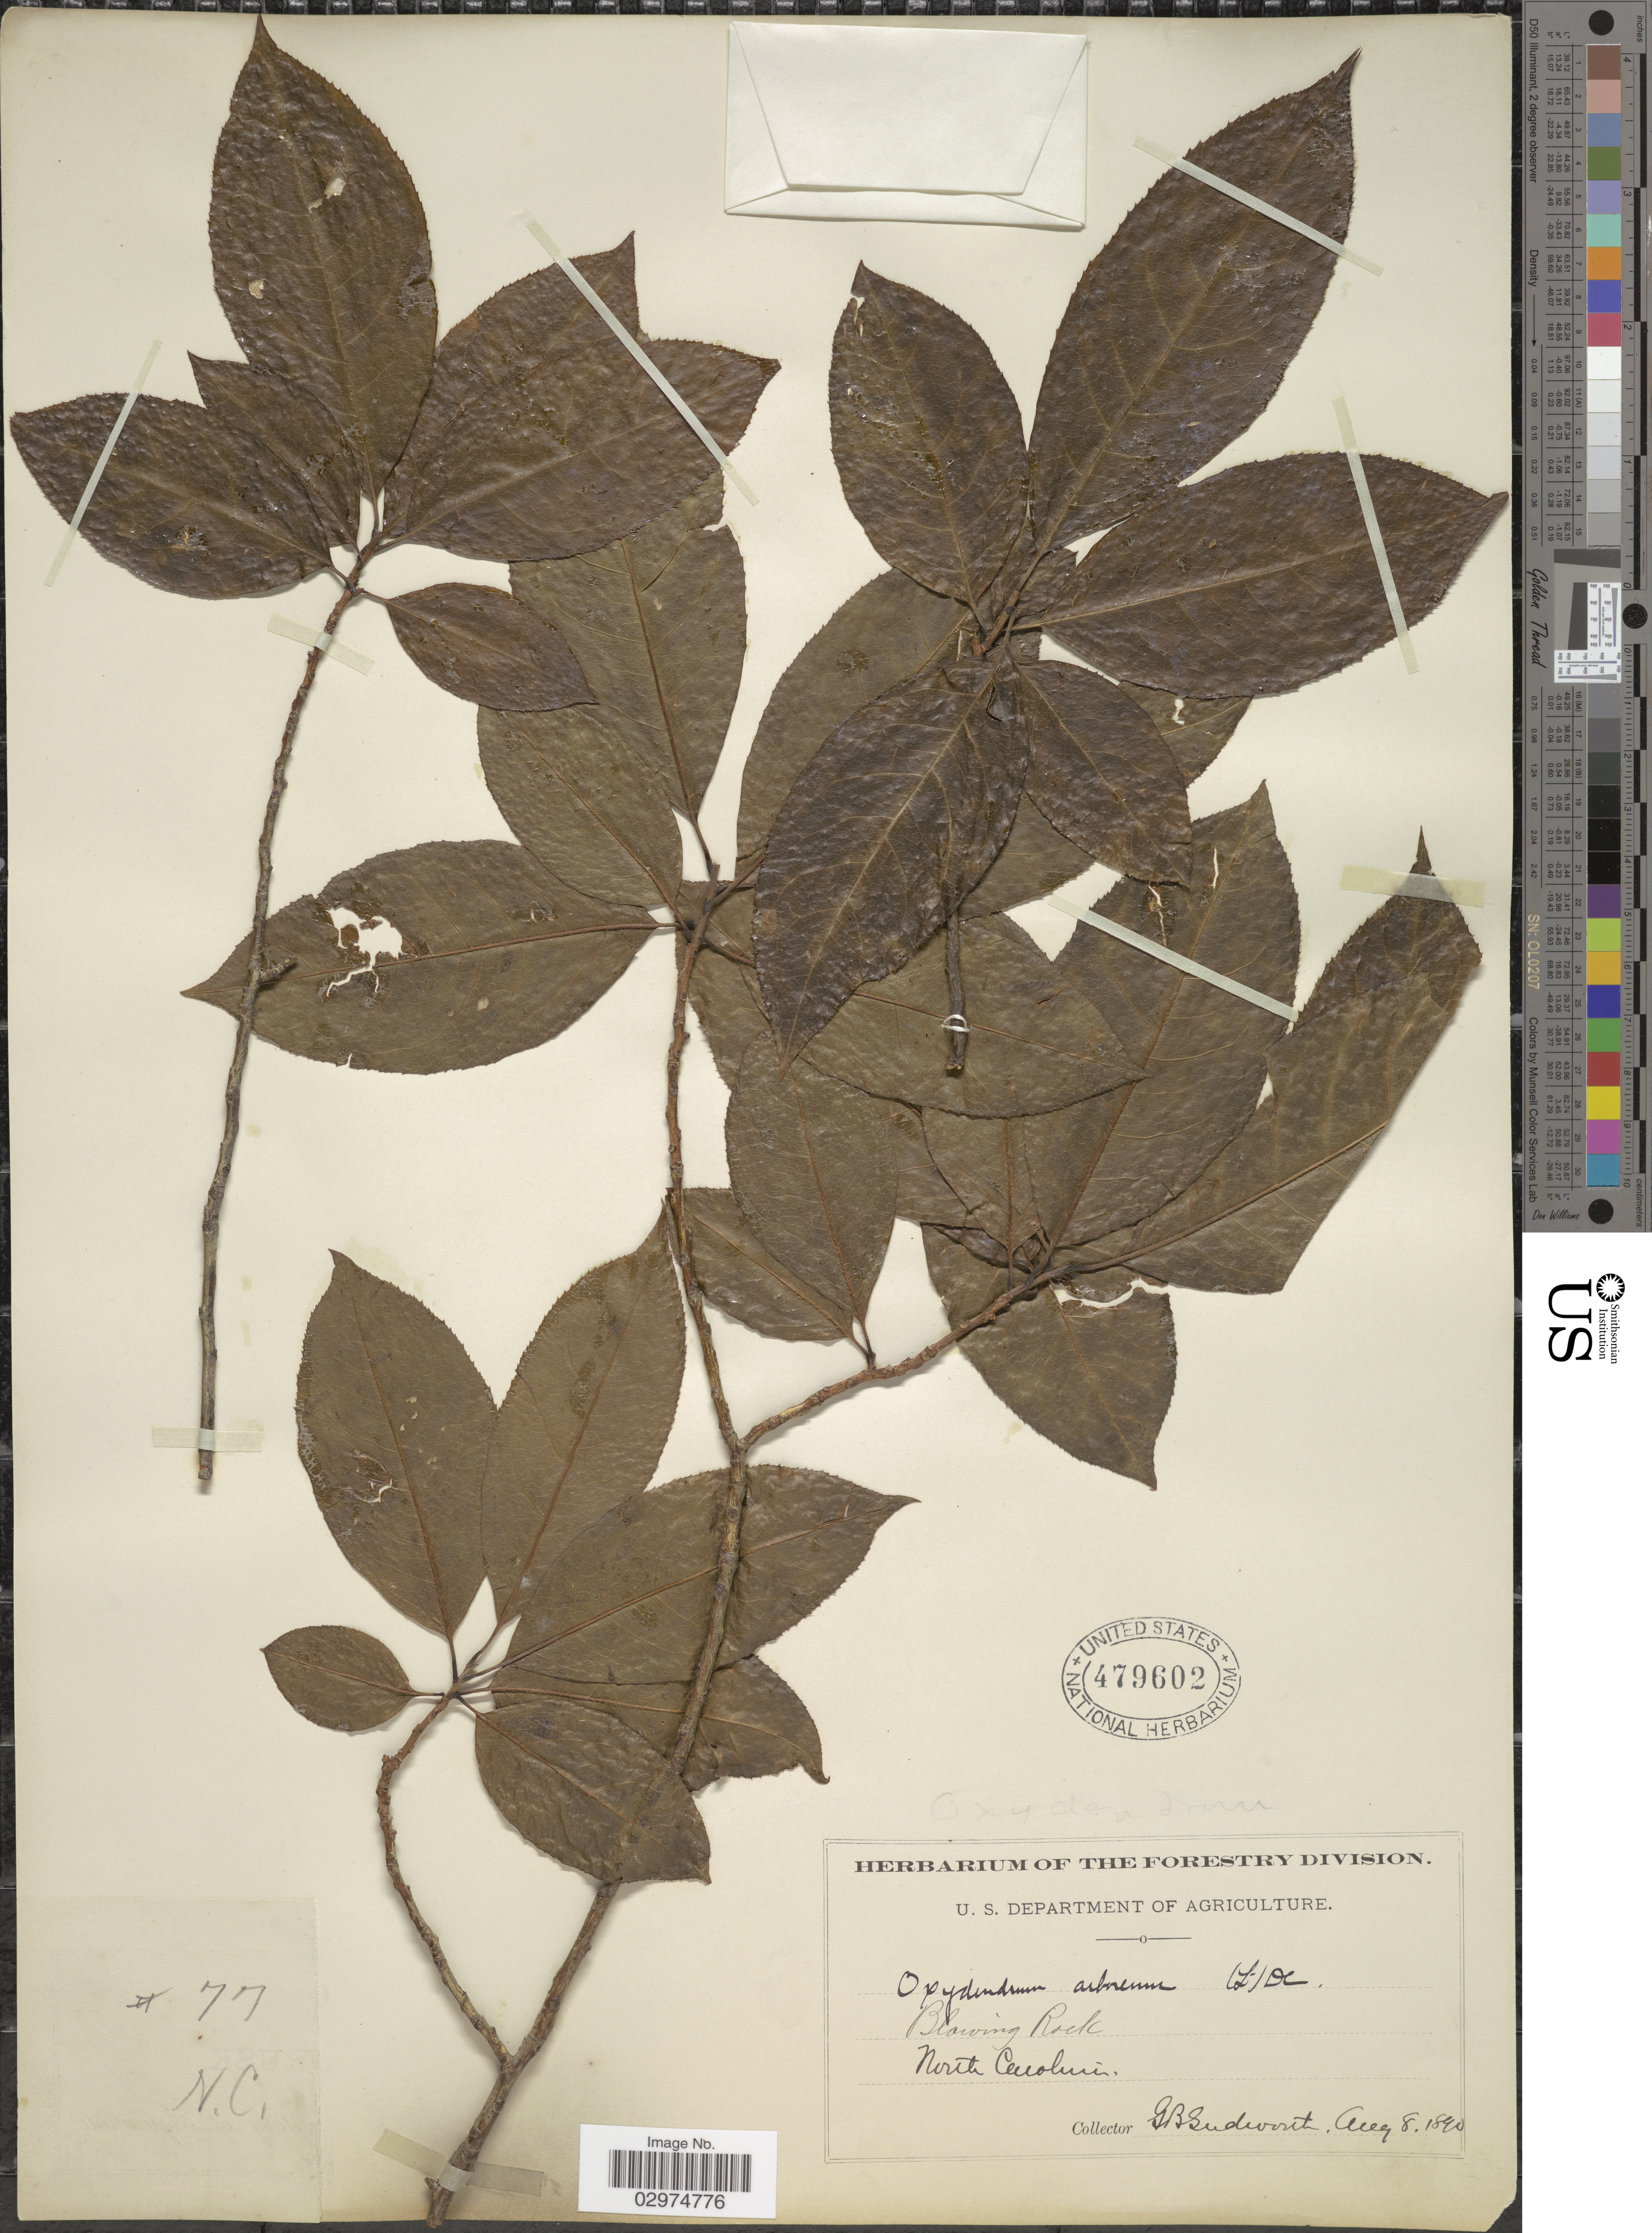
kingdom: Plantae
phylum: Tracheophyta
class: Magnoliopsida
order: Ericales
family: Ericaceae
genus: Oxydendrum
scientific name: Oxydendrum arboreum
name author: (L.) DC.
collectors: G. B. Sudworth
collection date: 1890-08-08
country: United States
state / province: North Carolina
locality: Blowing Rock.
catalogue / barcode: US 479602